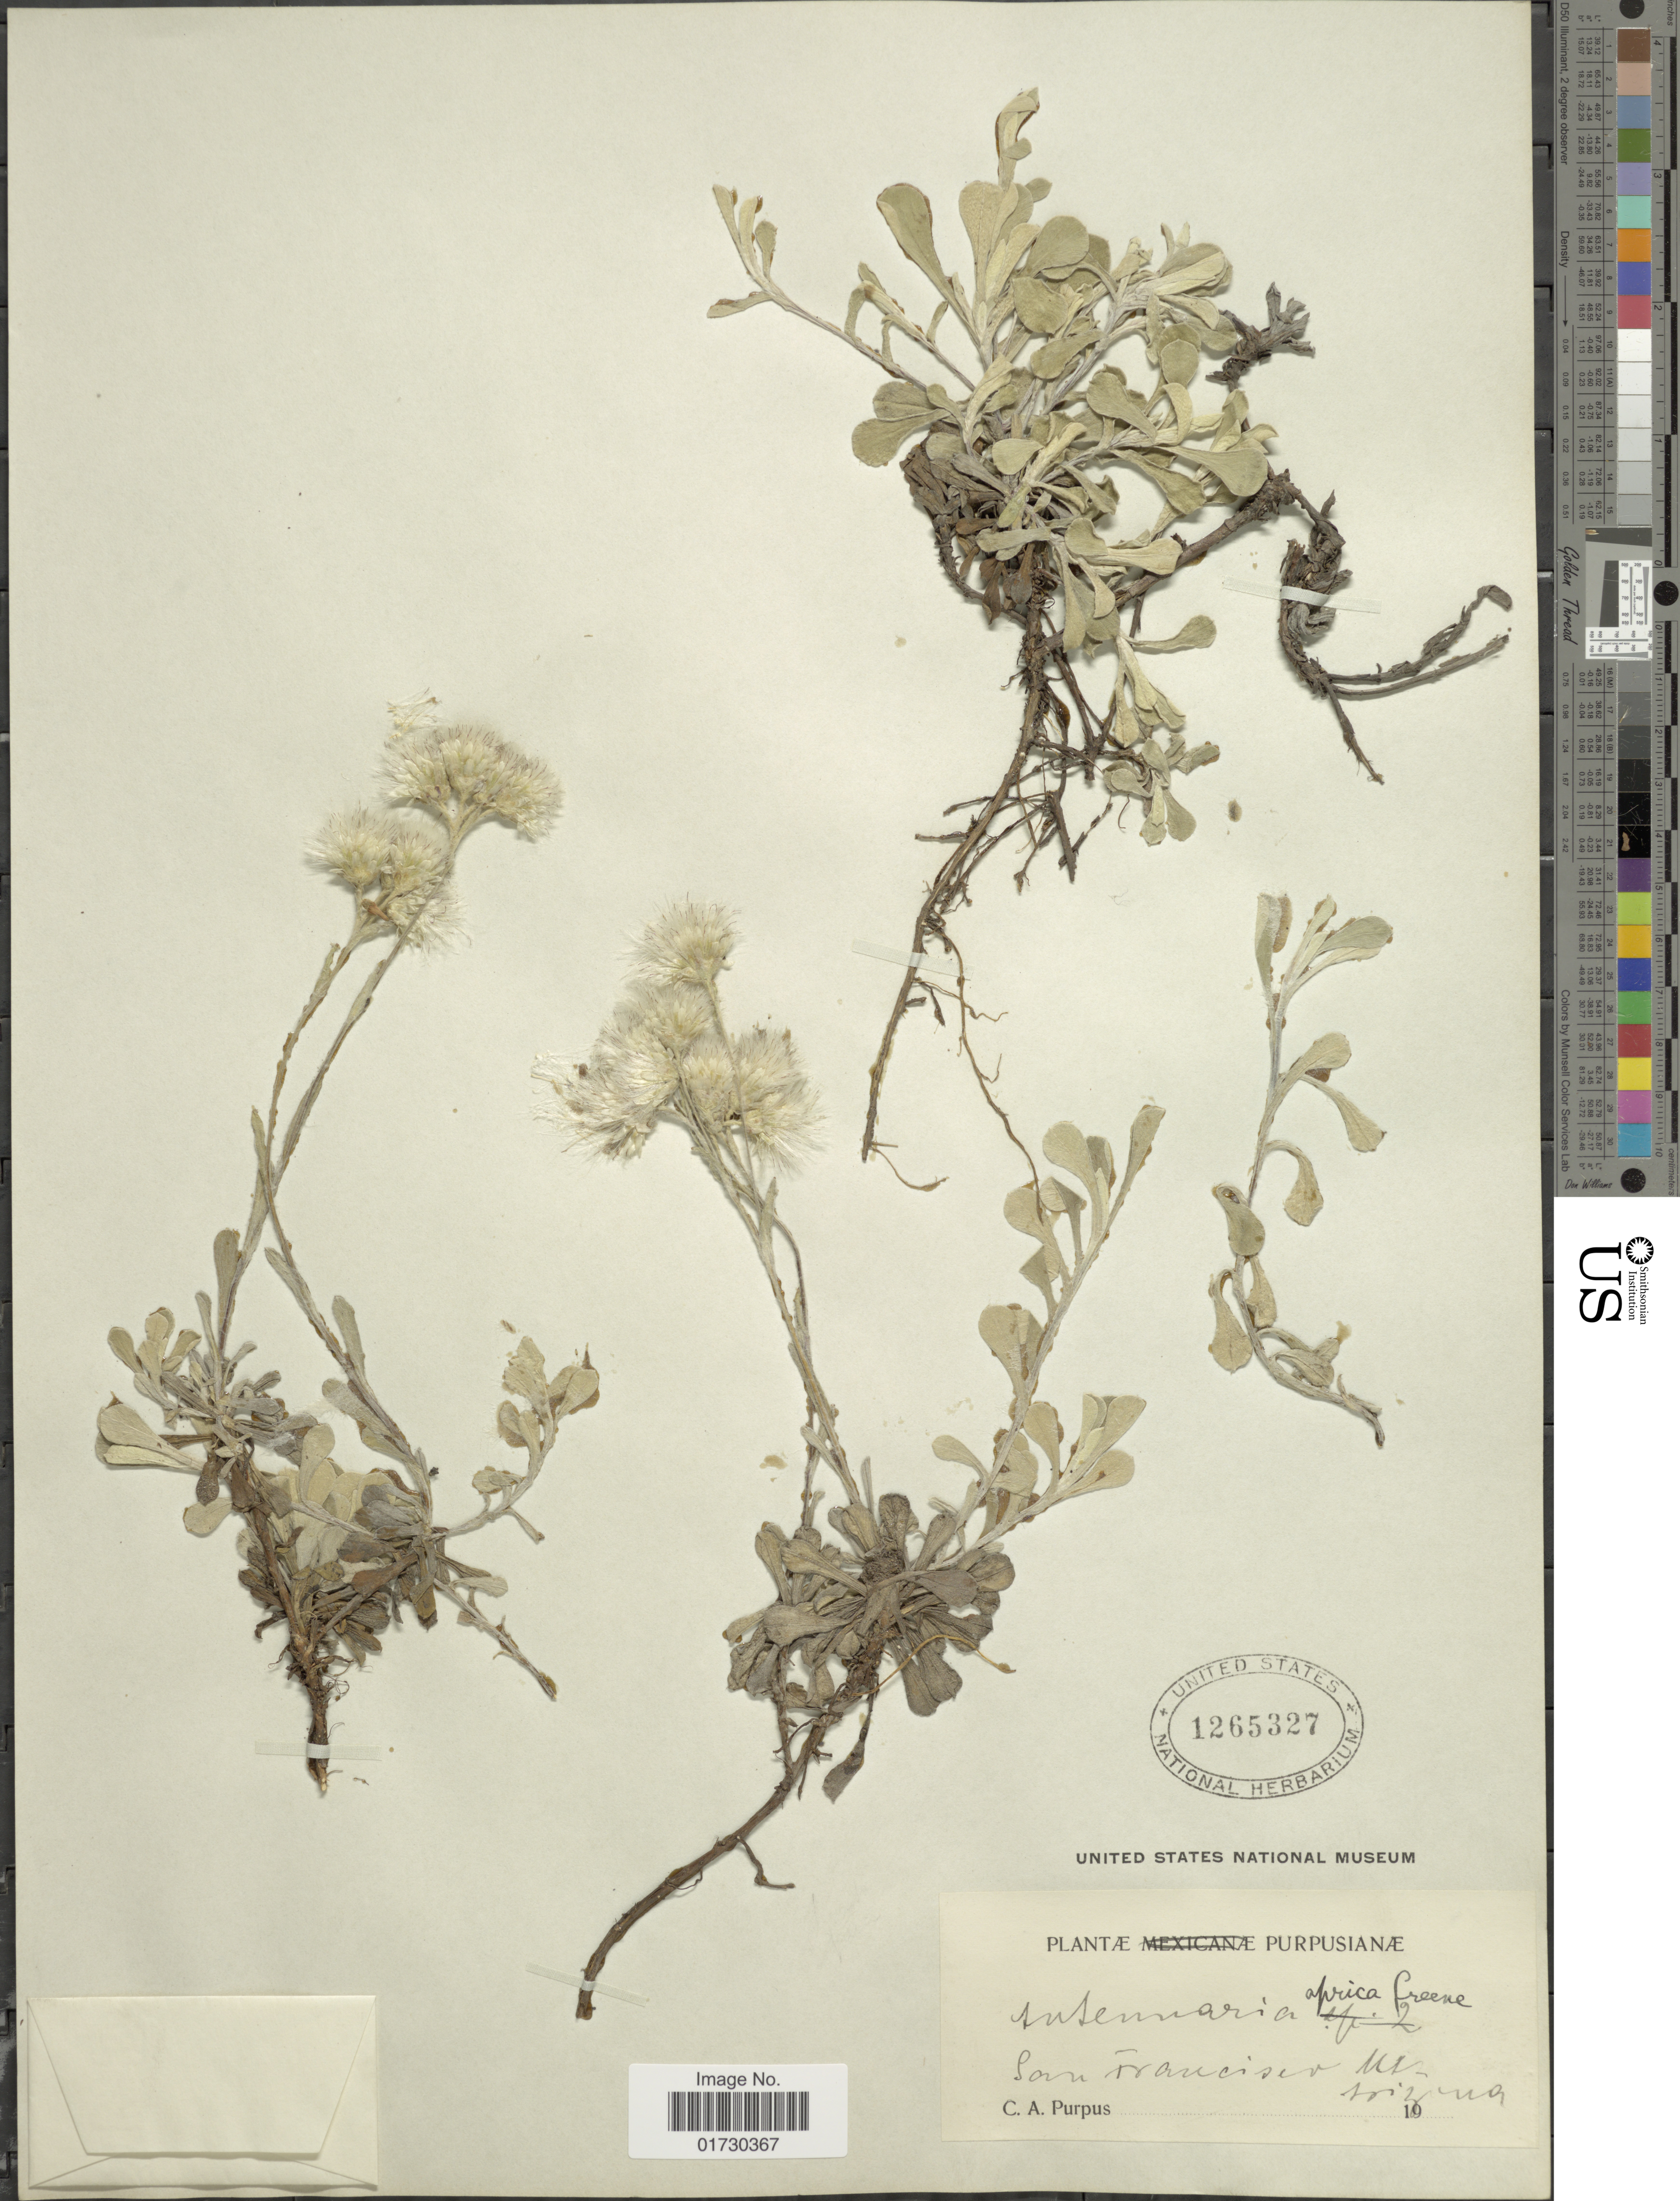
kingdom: Plantae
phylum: Tracheophyta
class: Magnoliopsida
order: Asterales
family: Asteraceae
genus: Antennaria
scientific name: Antennaria aprica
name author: Greene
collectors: C. A. Purpus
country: United States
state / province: Arizona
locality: San Francisco Mt.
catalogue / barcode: US 1265327